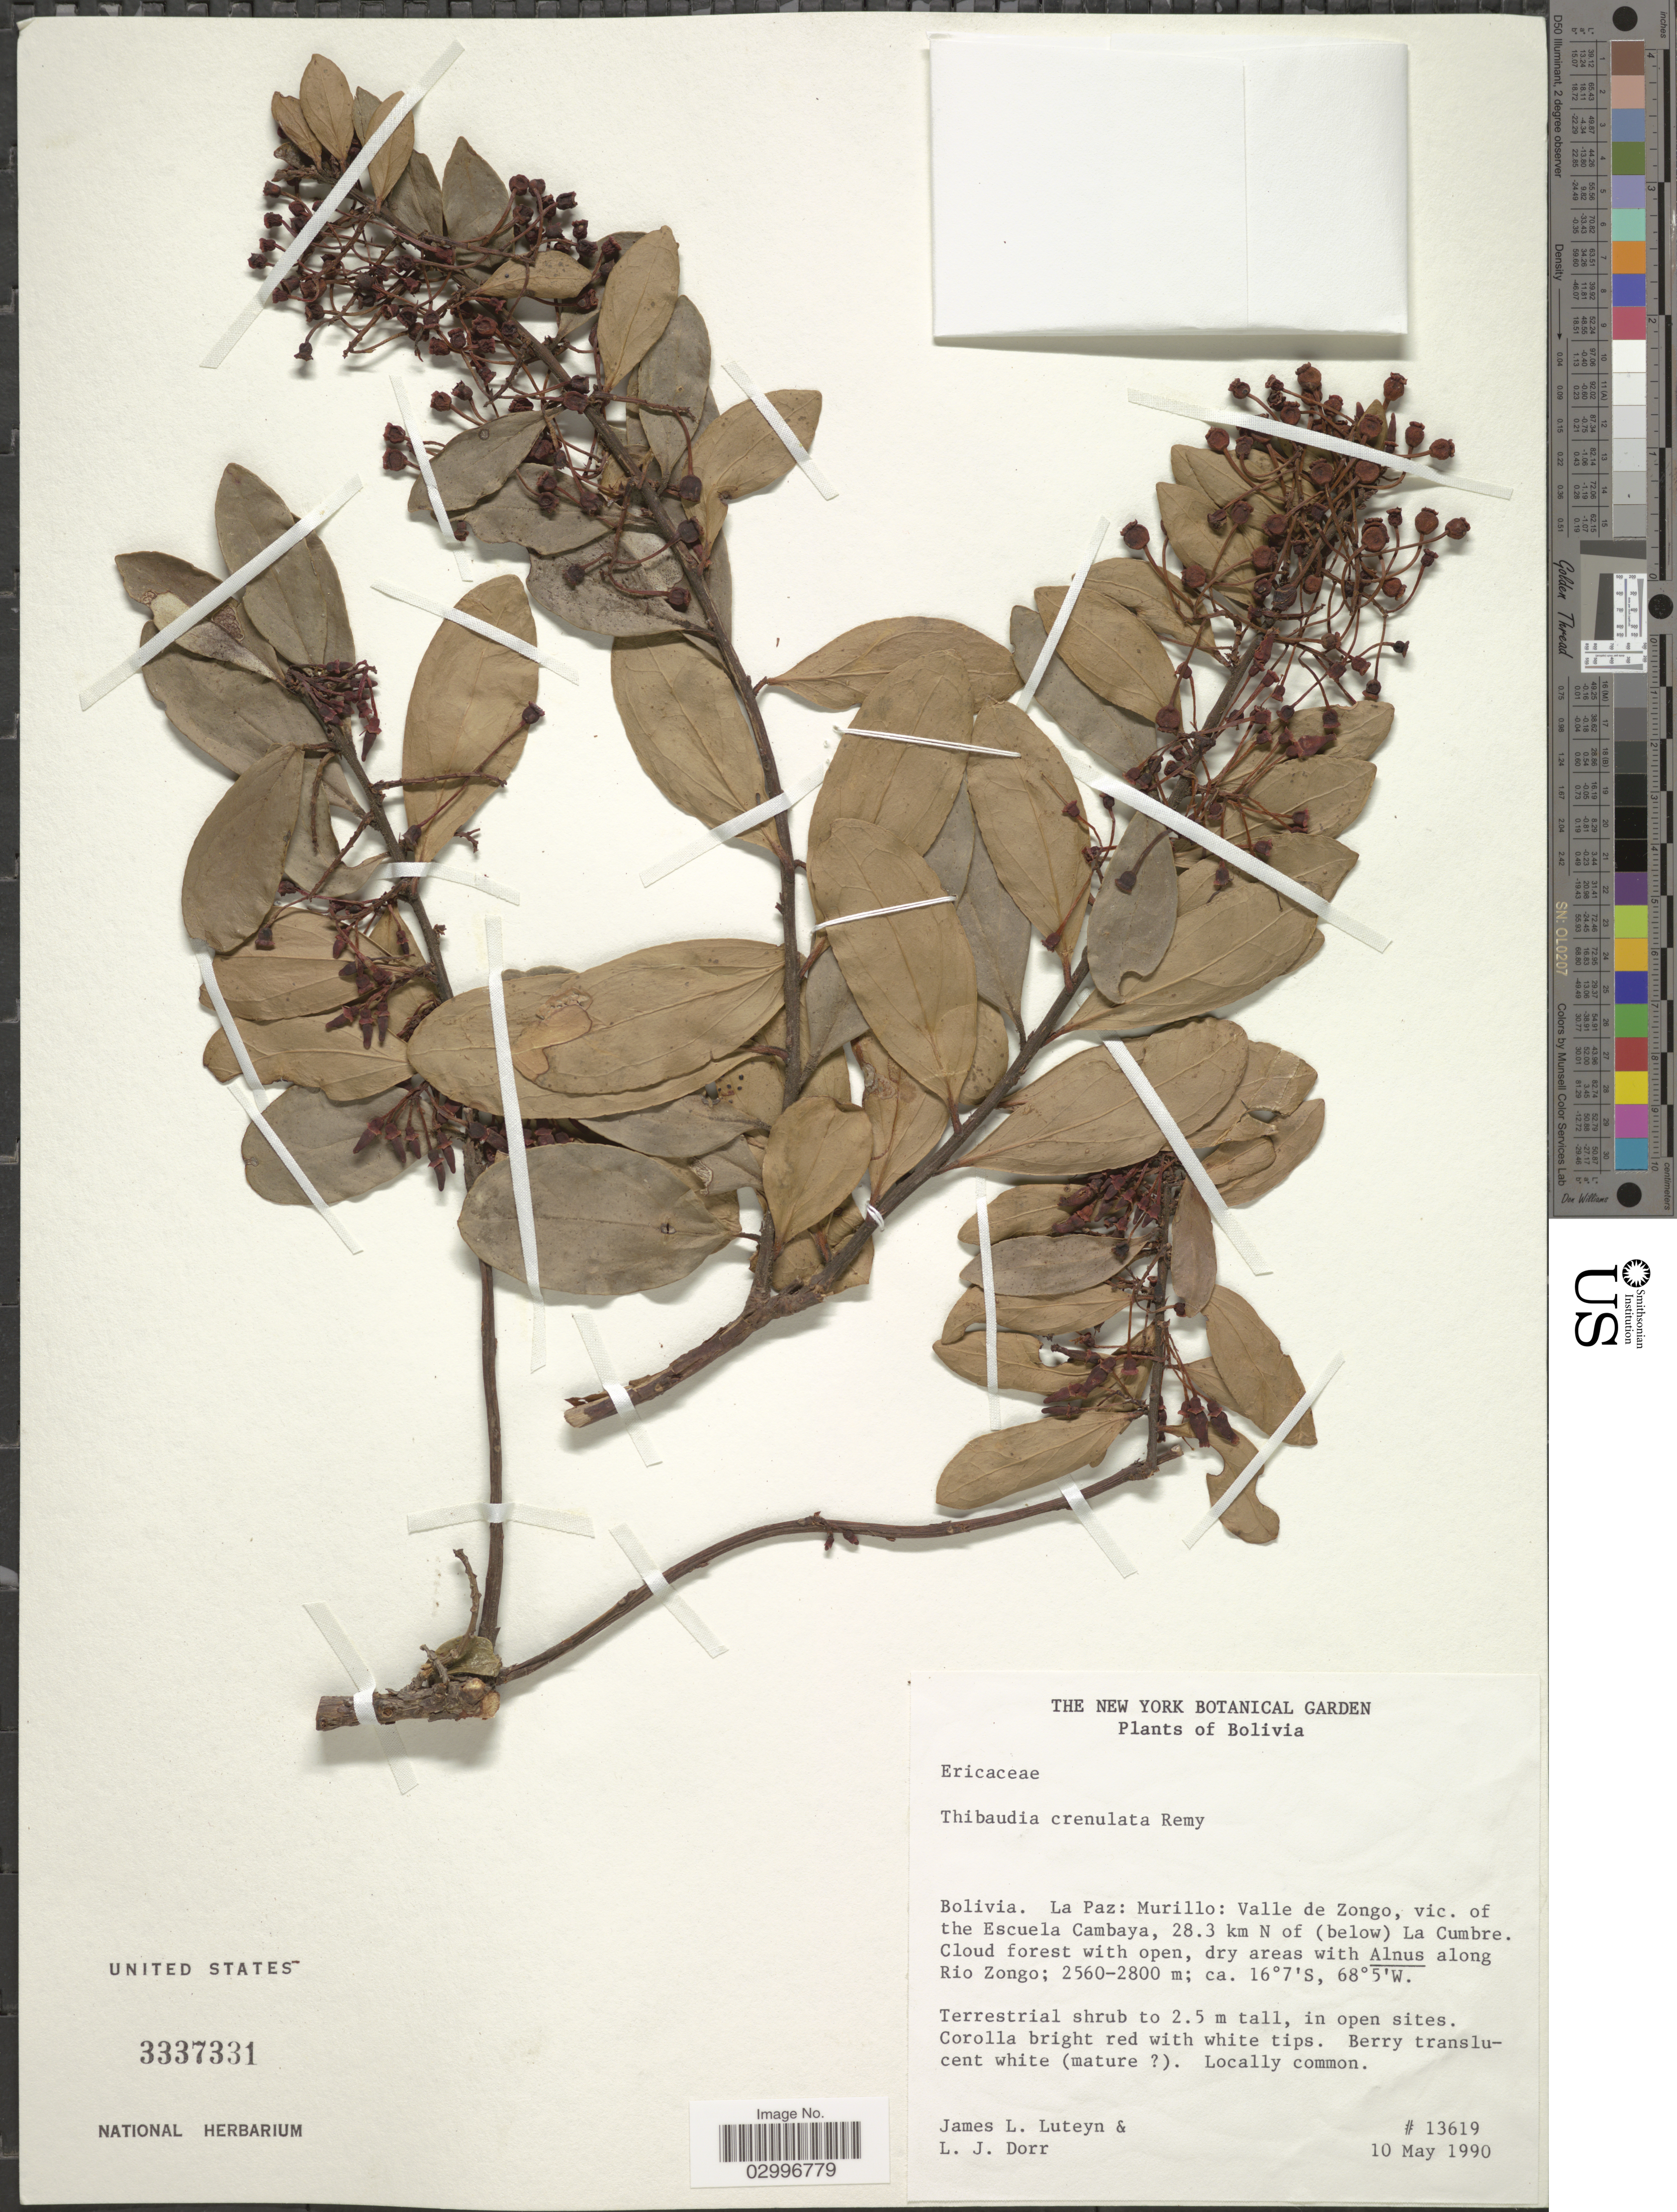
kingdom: Plantae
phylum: Tracheophyta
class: Magnoliopsida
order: Ericales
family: Ericaceae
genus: Thibaudia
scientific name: Thibaudia crenulata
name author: J. Rémy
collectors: J. Luteyn & L. J. Dorr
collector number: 13619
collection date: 1990-05-10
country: Bolivia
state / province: La Paz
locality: Murillo: Valle de Zongo, vic. of the Escuala Cambaya, 28.3 km N of (below) La Cumbre. Cloud forest with open, dry areas with Alnus along Rio Zongo.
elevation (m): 2560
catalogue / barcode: US 3337331